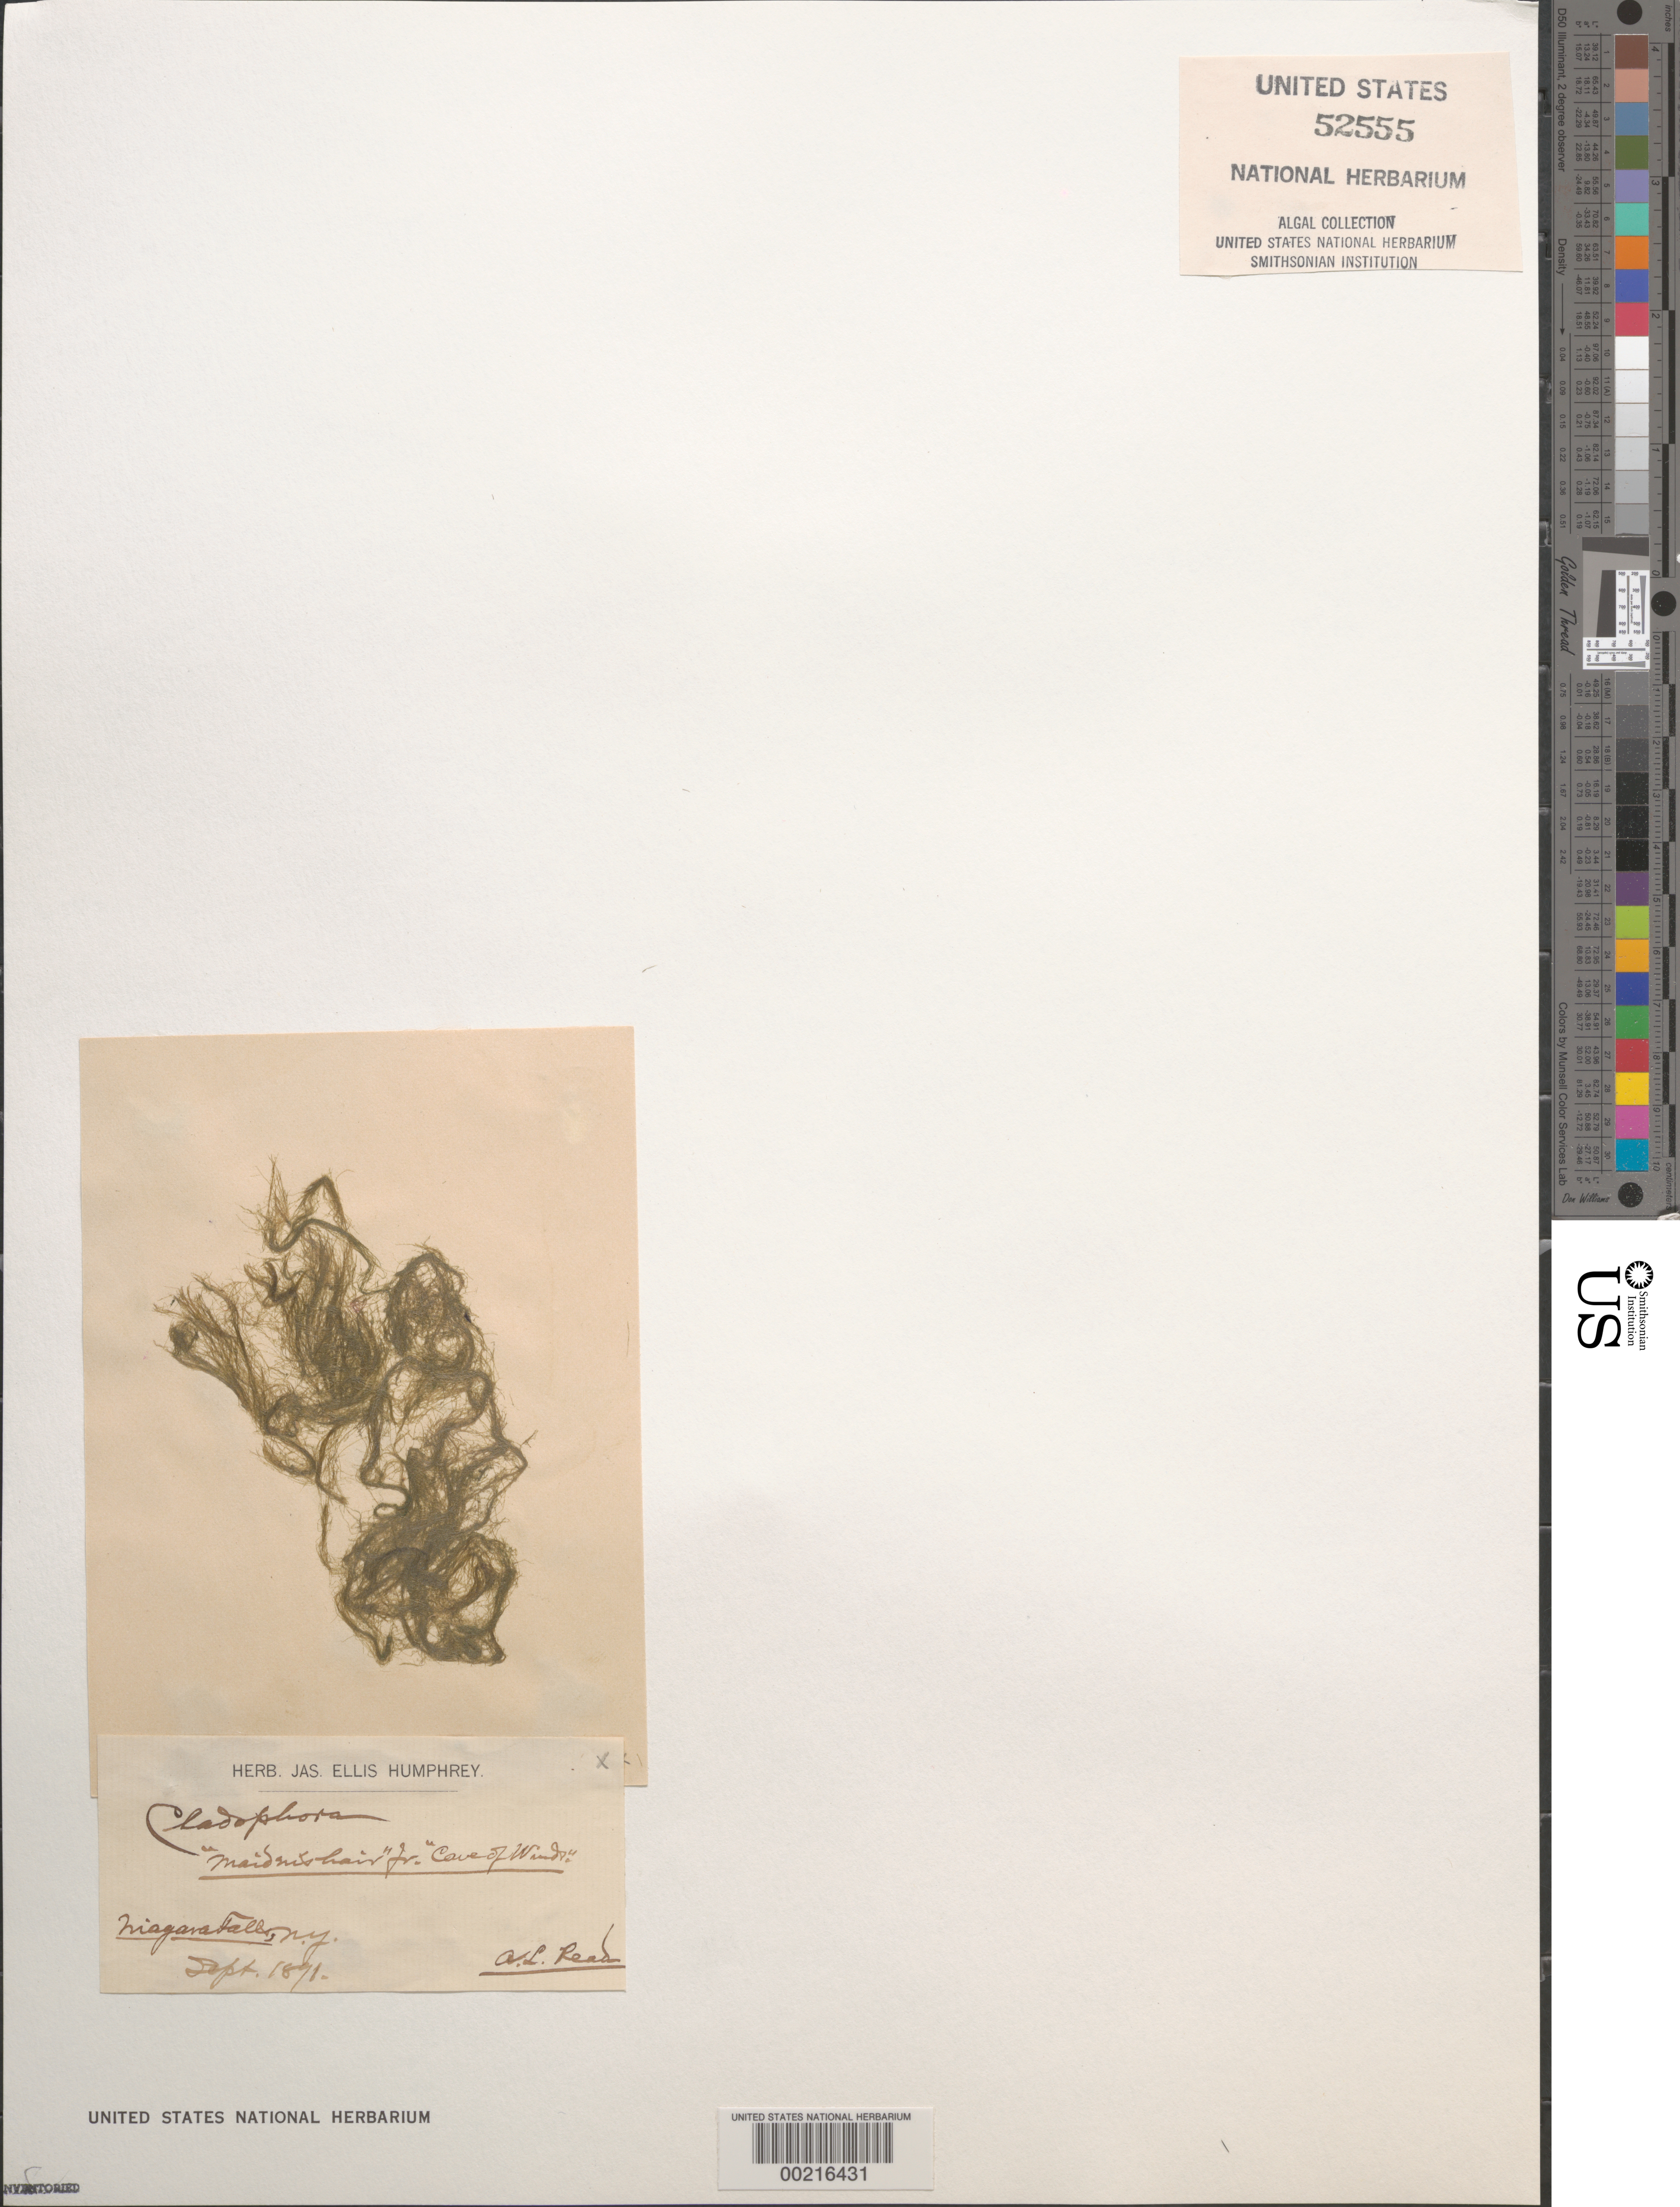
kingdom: Plantae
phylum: Chlorophyta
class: Ulvophyceae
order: Cladophorales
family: Cladophoraceae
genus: Cladophora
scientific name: Cladophora sp.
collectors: A. L. Read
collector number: X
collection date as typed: Sep 1891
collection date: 1891-09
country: United States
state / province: New York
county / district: Niagara County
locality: Niagara Falls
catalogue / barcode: US 52555